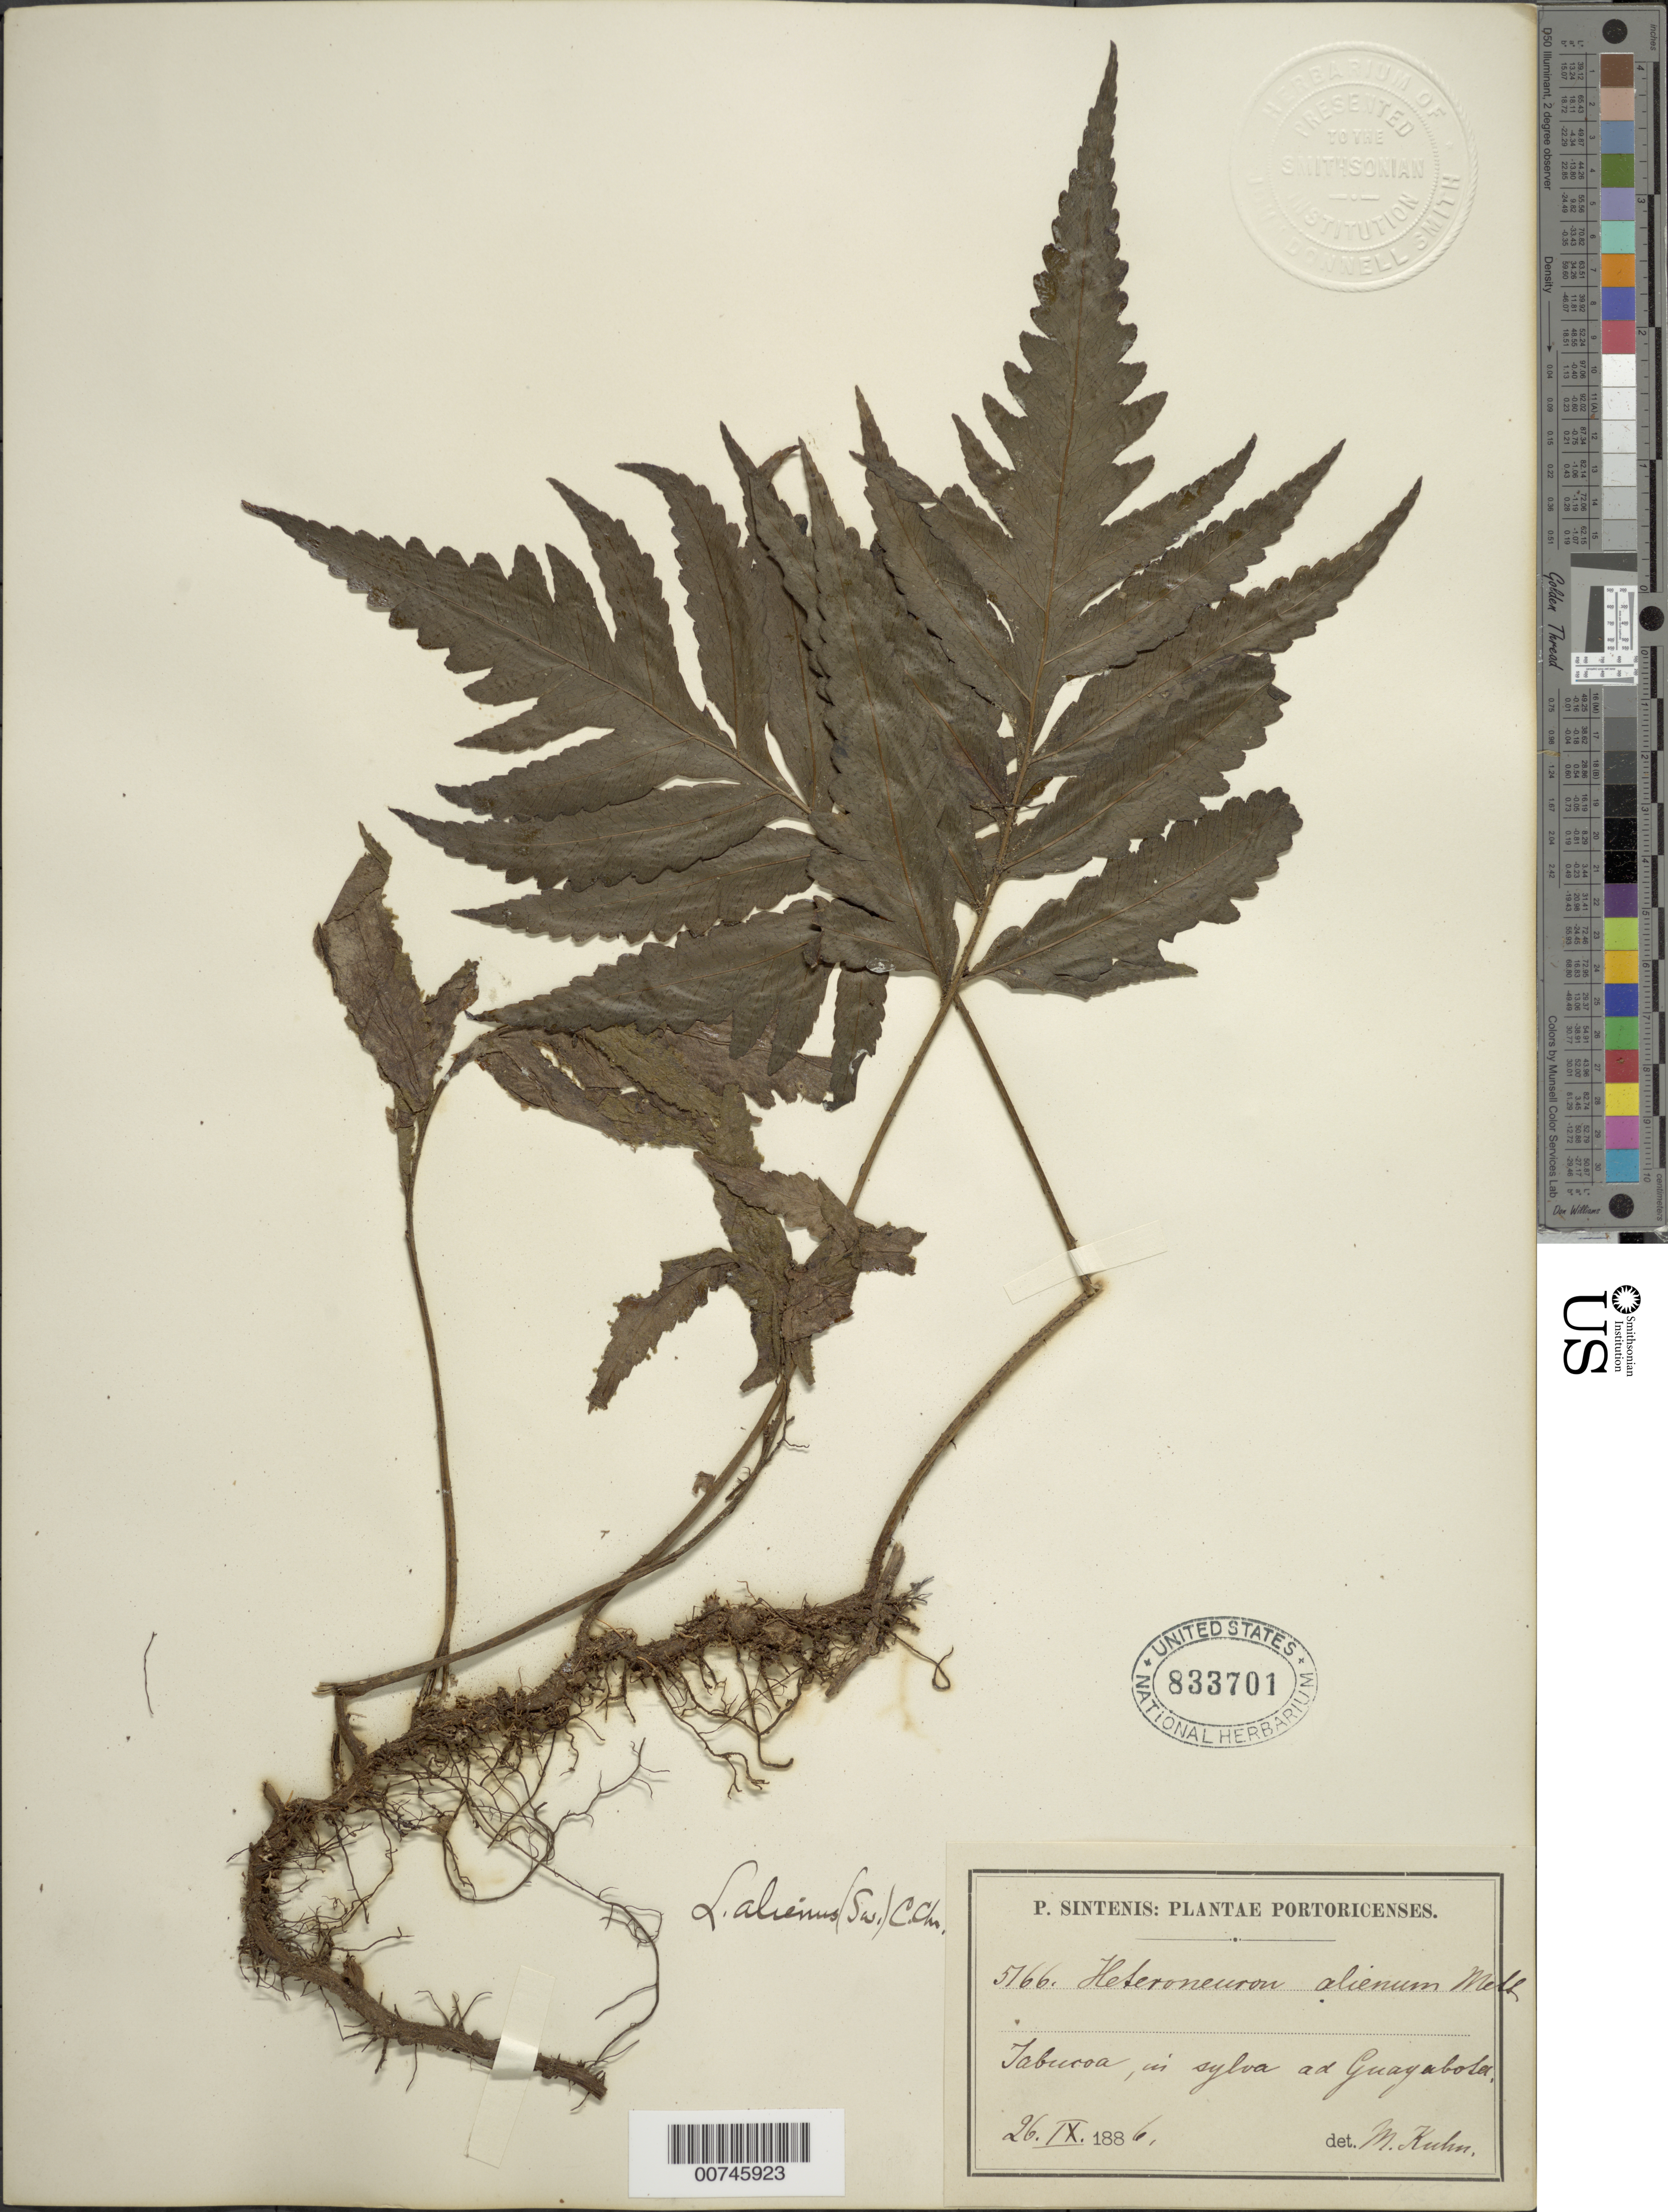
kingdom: Plantae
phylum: Tracheophyta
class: Polypodiopsida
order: Polypodiales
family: Dryopteridaceae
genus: Bolbitis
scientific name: Bolbitis aliena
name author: (Sw.) Alston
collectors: P. Sintenis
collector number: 5166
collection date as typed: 26 Sep 1886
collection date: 1886-09-26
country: Puerto Rico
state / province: Yabucoa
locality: Yabucoa, in sylvis ad Guayabosa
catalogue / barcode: US 833701